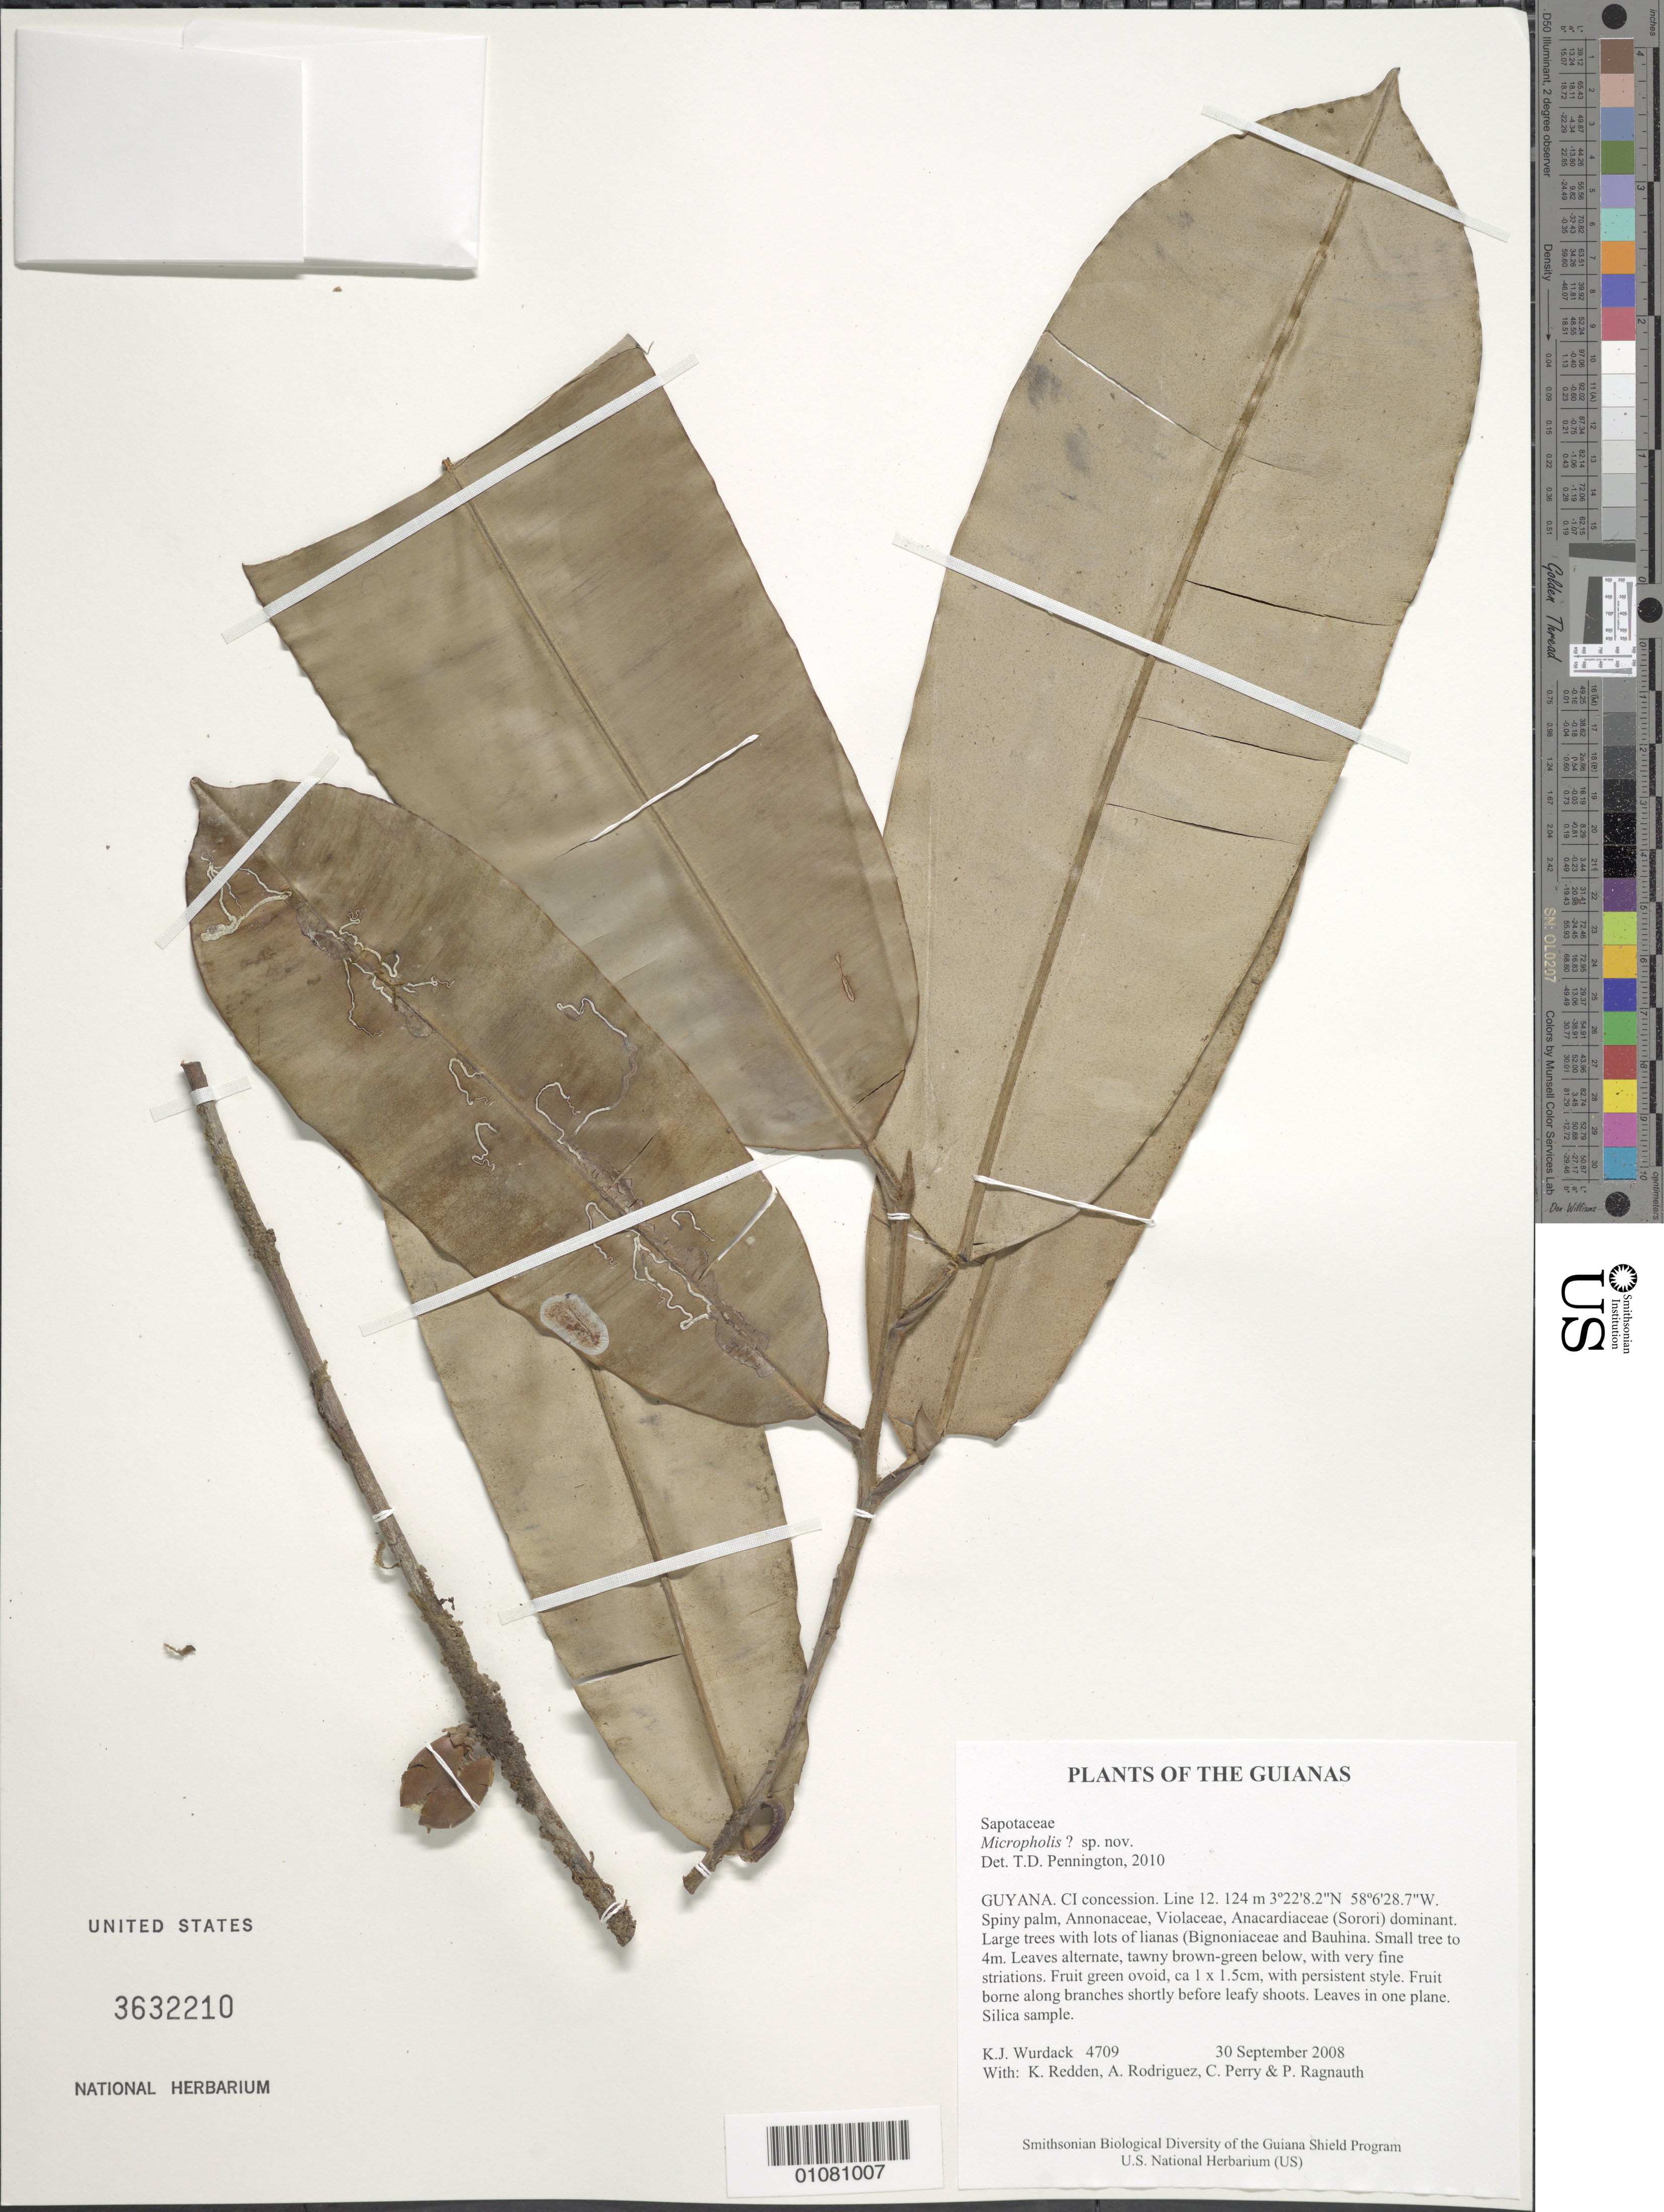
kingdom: Plantae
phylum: Tracheophyta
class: Magnoliopsida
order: Ericales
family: Sapotaceae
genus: Micropholis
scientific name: Micropholis sp.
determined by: Pennington, T. D., (K)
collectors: K. Wurdack, K. M. Redden, A. Rodriguez, C. Perry & P. Ragnauth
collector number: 4709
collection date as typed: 30 September 2008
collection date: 2008-09-30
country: Guyana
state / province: U. Takutu-U. Essequibo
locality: CI concession. Line 12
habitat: Spiny palm, Annonaceae, Violaceae, Anacardiaceae (Sorori) dominant. Large trees with lots of lianas (Bignoniaceae and Bauhina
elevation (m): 124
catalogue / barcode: US 3632210